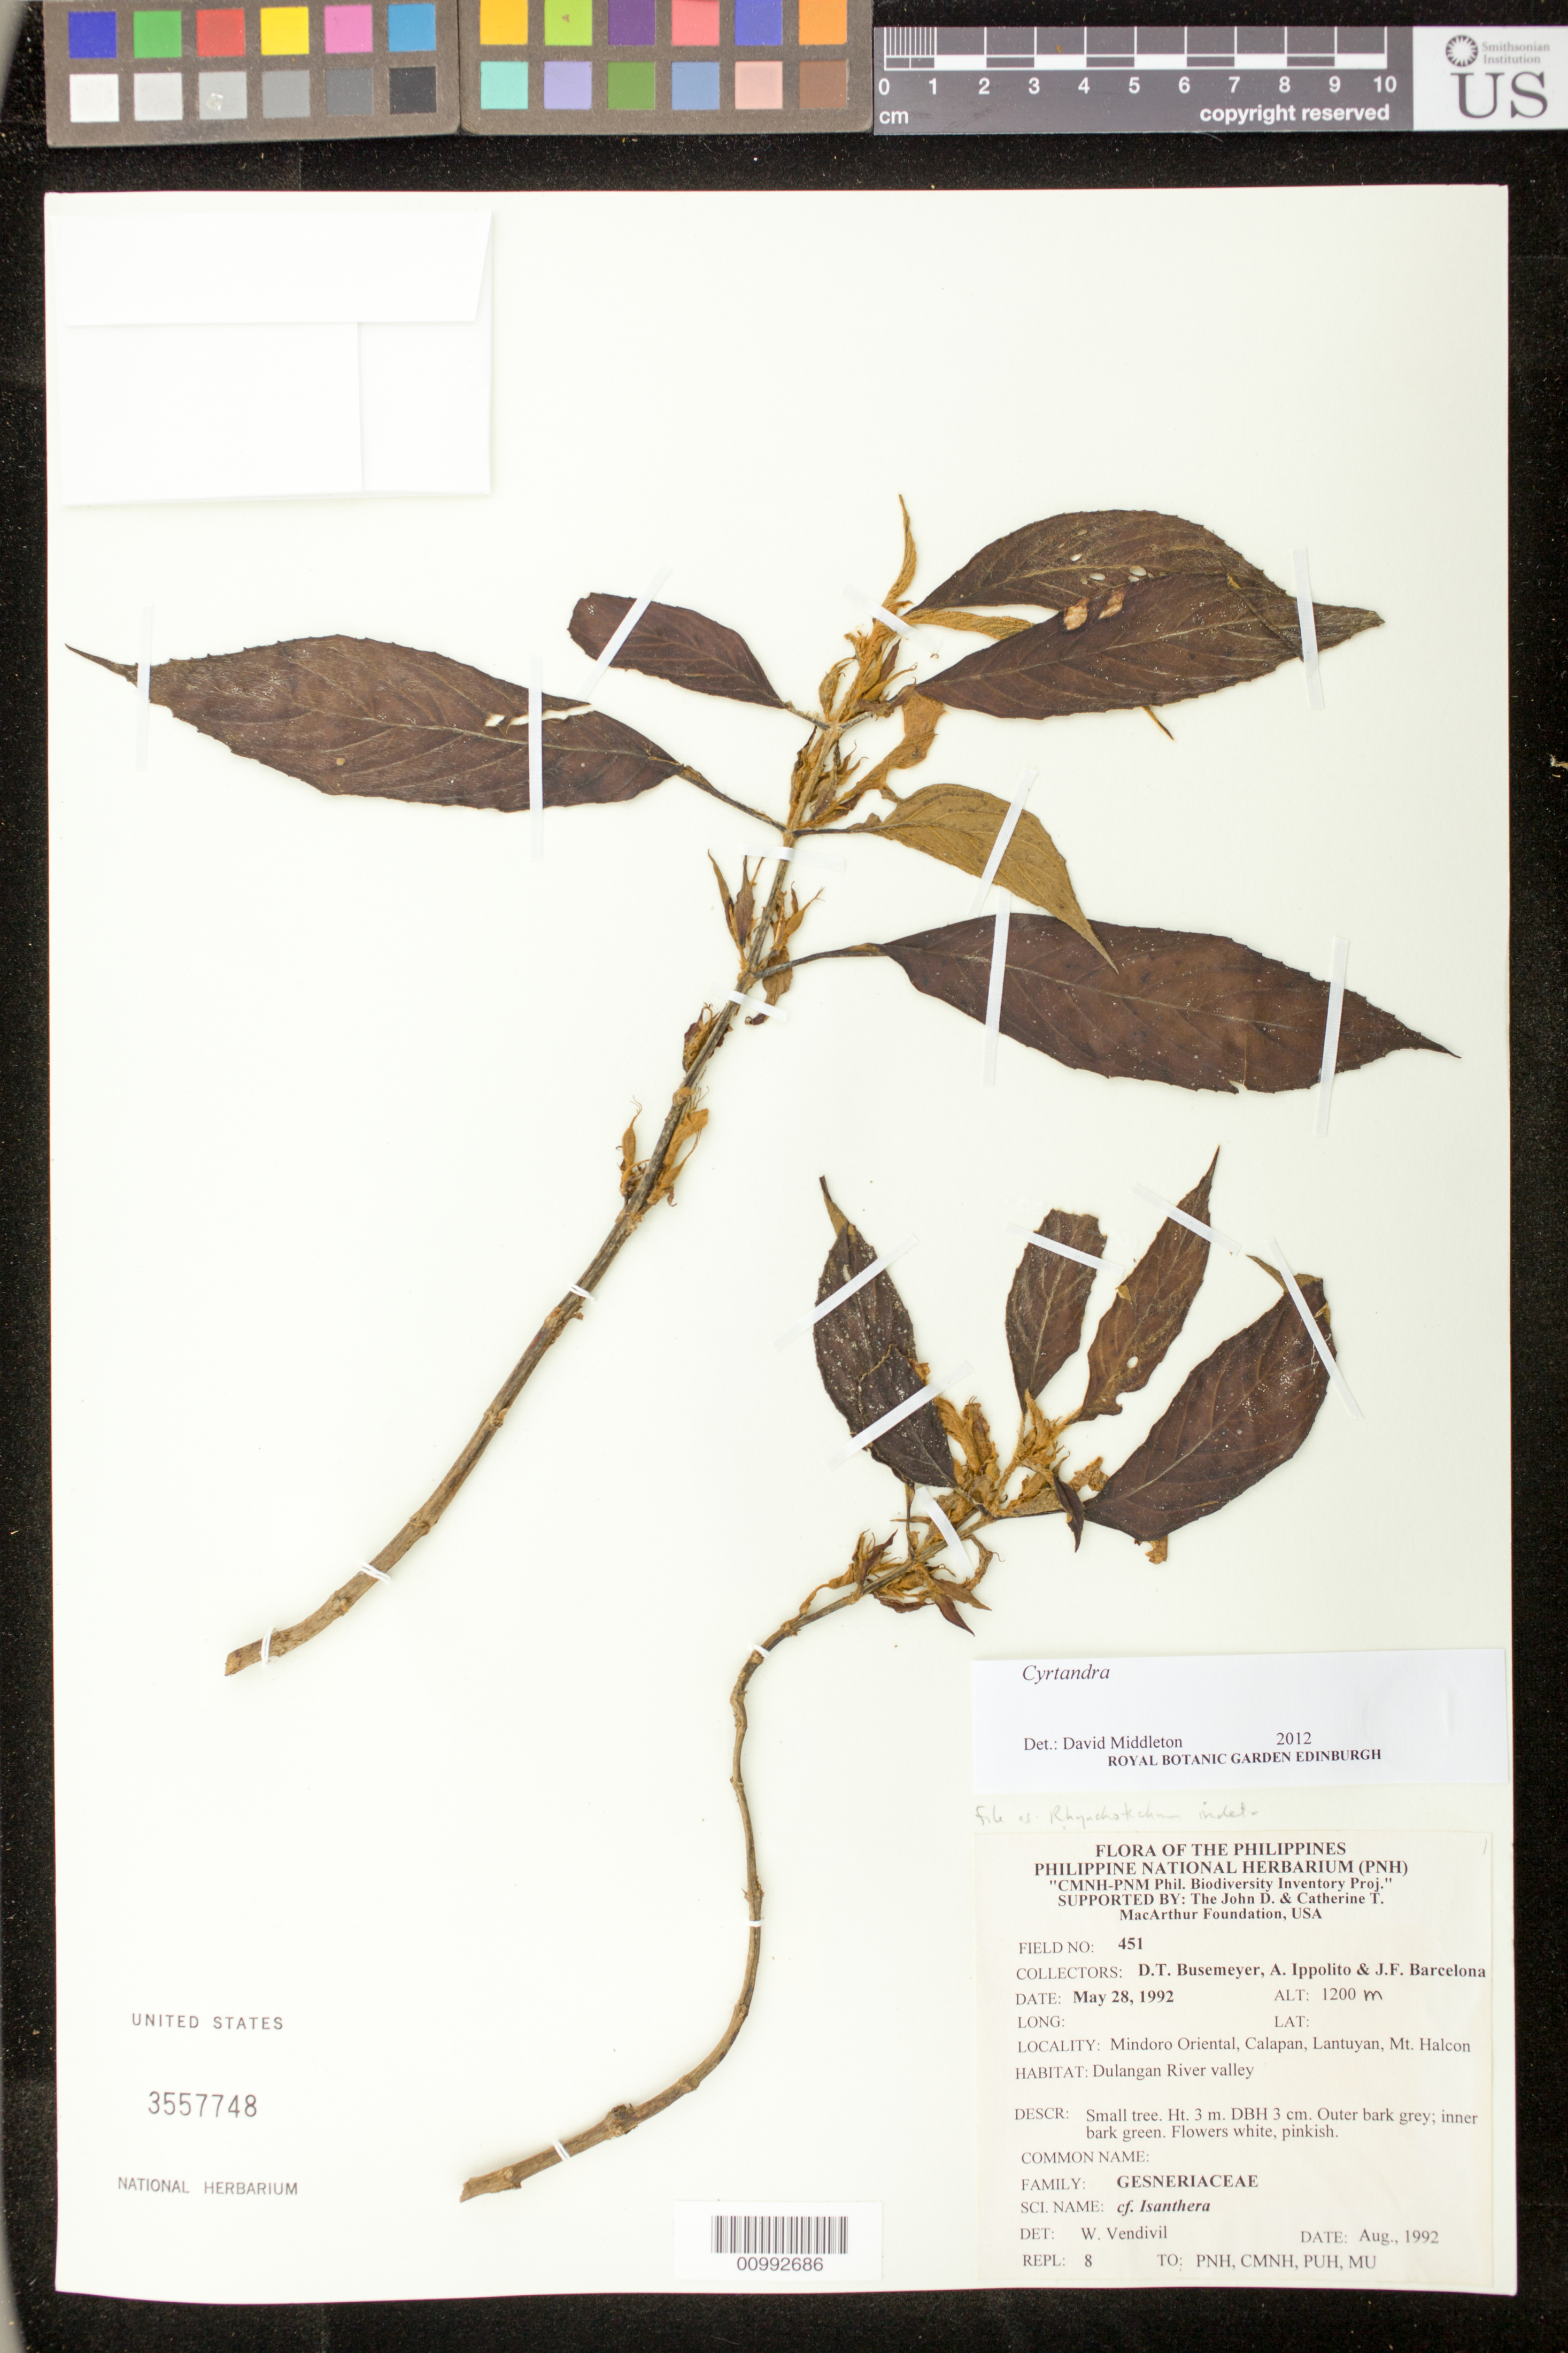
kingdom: Plantae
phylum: Tracheophyta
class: Magnoliopsida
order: Lamiales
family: Gesneriaceae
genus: Cyrtandra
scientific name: Cyrtandra sp.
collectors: D. Busemeyer, A. Ippolito & J. F. Barcelona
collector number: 451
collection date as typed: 28 May 1992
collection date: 1992-05-28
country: Philippines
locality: Mindoro Oriental, Calapan, Lantuyan, Mt. Halcon, Dulangan River valley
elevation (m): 1200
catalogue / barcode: US 3557748